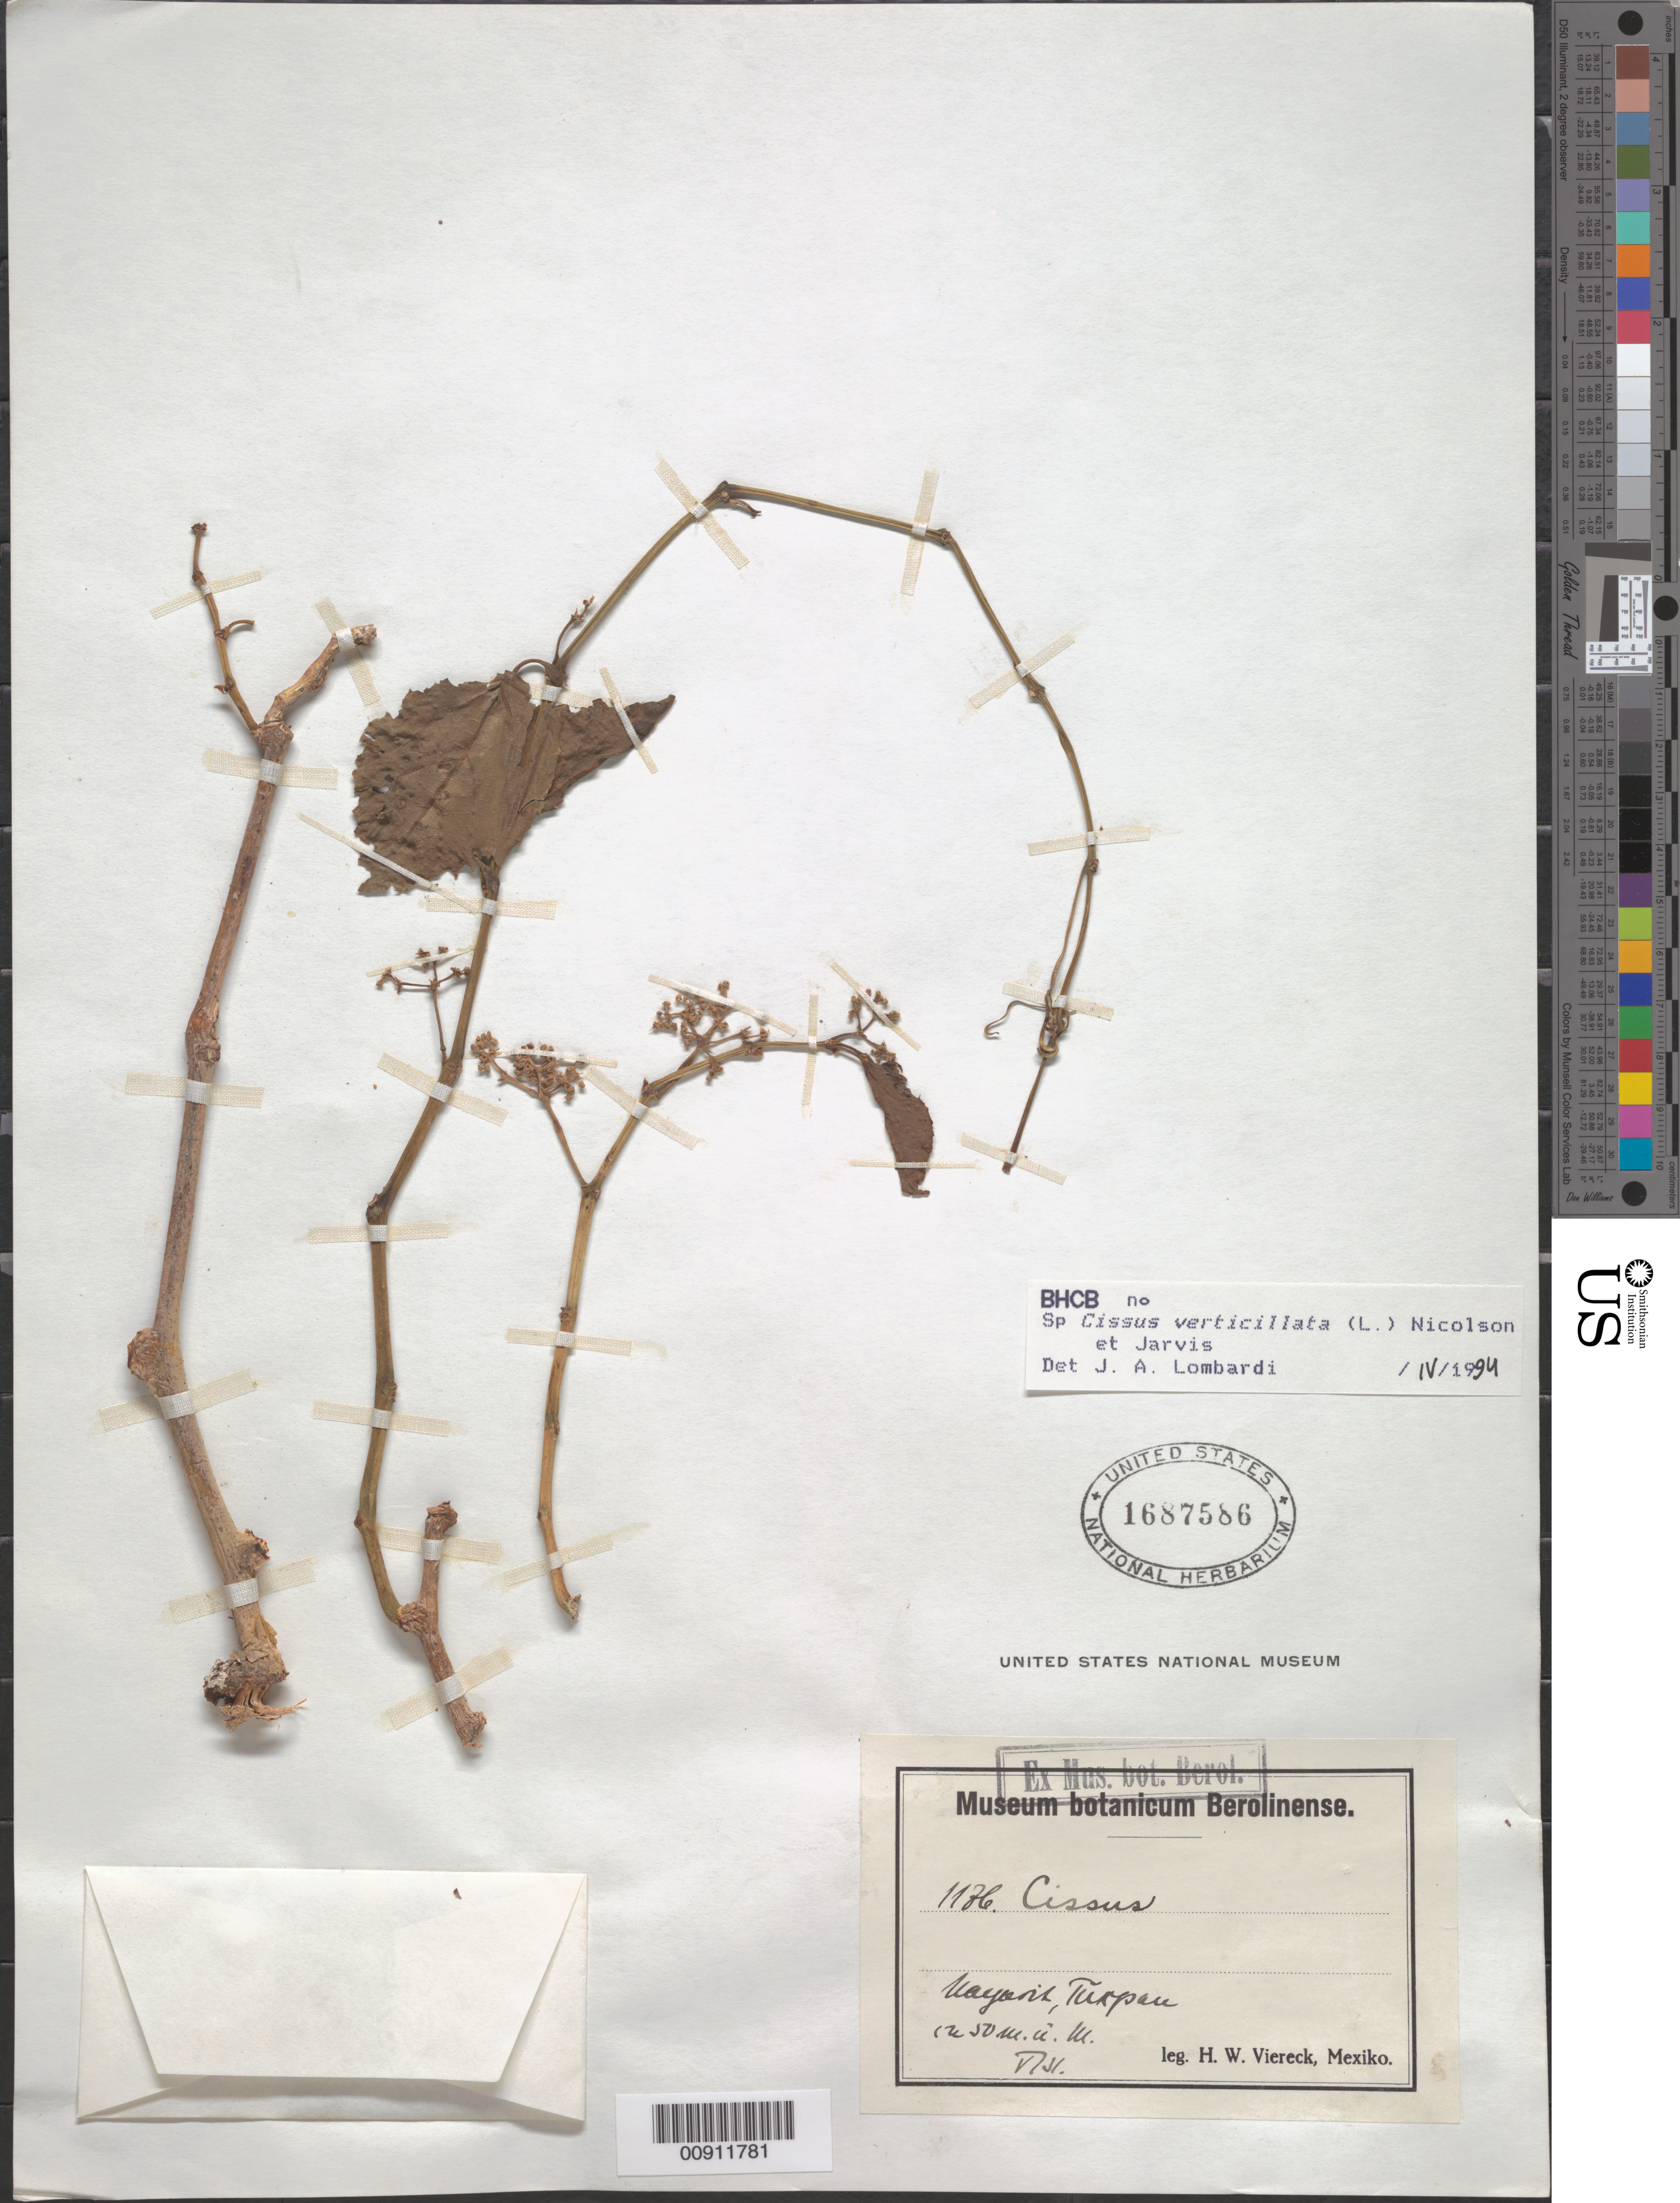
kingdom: Plantae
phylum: Tracheophyta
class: Magnoliopsida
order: Vitales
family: Vitaceae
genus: Cissus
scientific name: Cissus verticillata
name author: (L.) Nicolson & C.E. Jarvis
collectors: H. W. Viereck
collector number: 1176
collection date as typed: May 1931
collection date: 1931-05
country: Mexico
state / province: Nayarit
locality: Tuxpan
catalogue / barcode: US 1687586